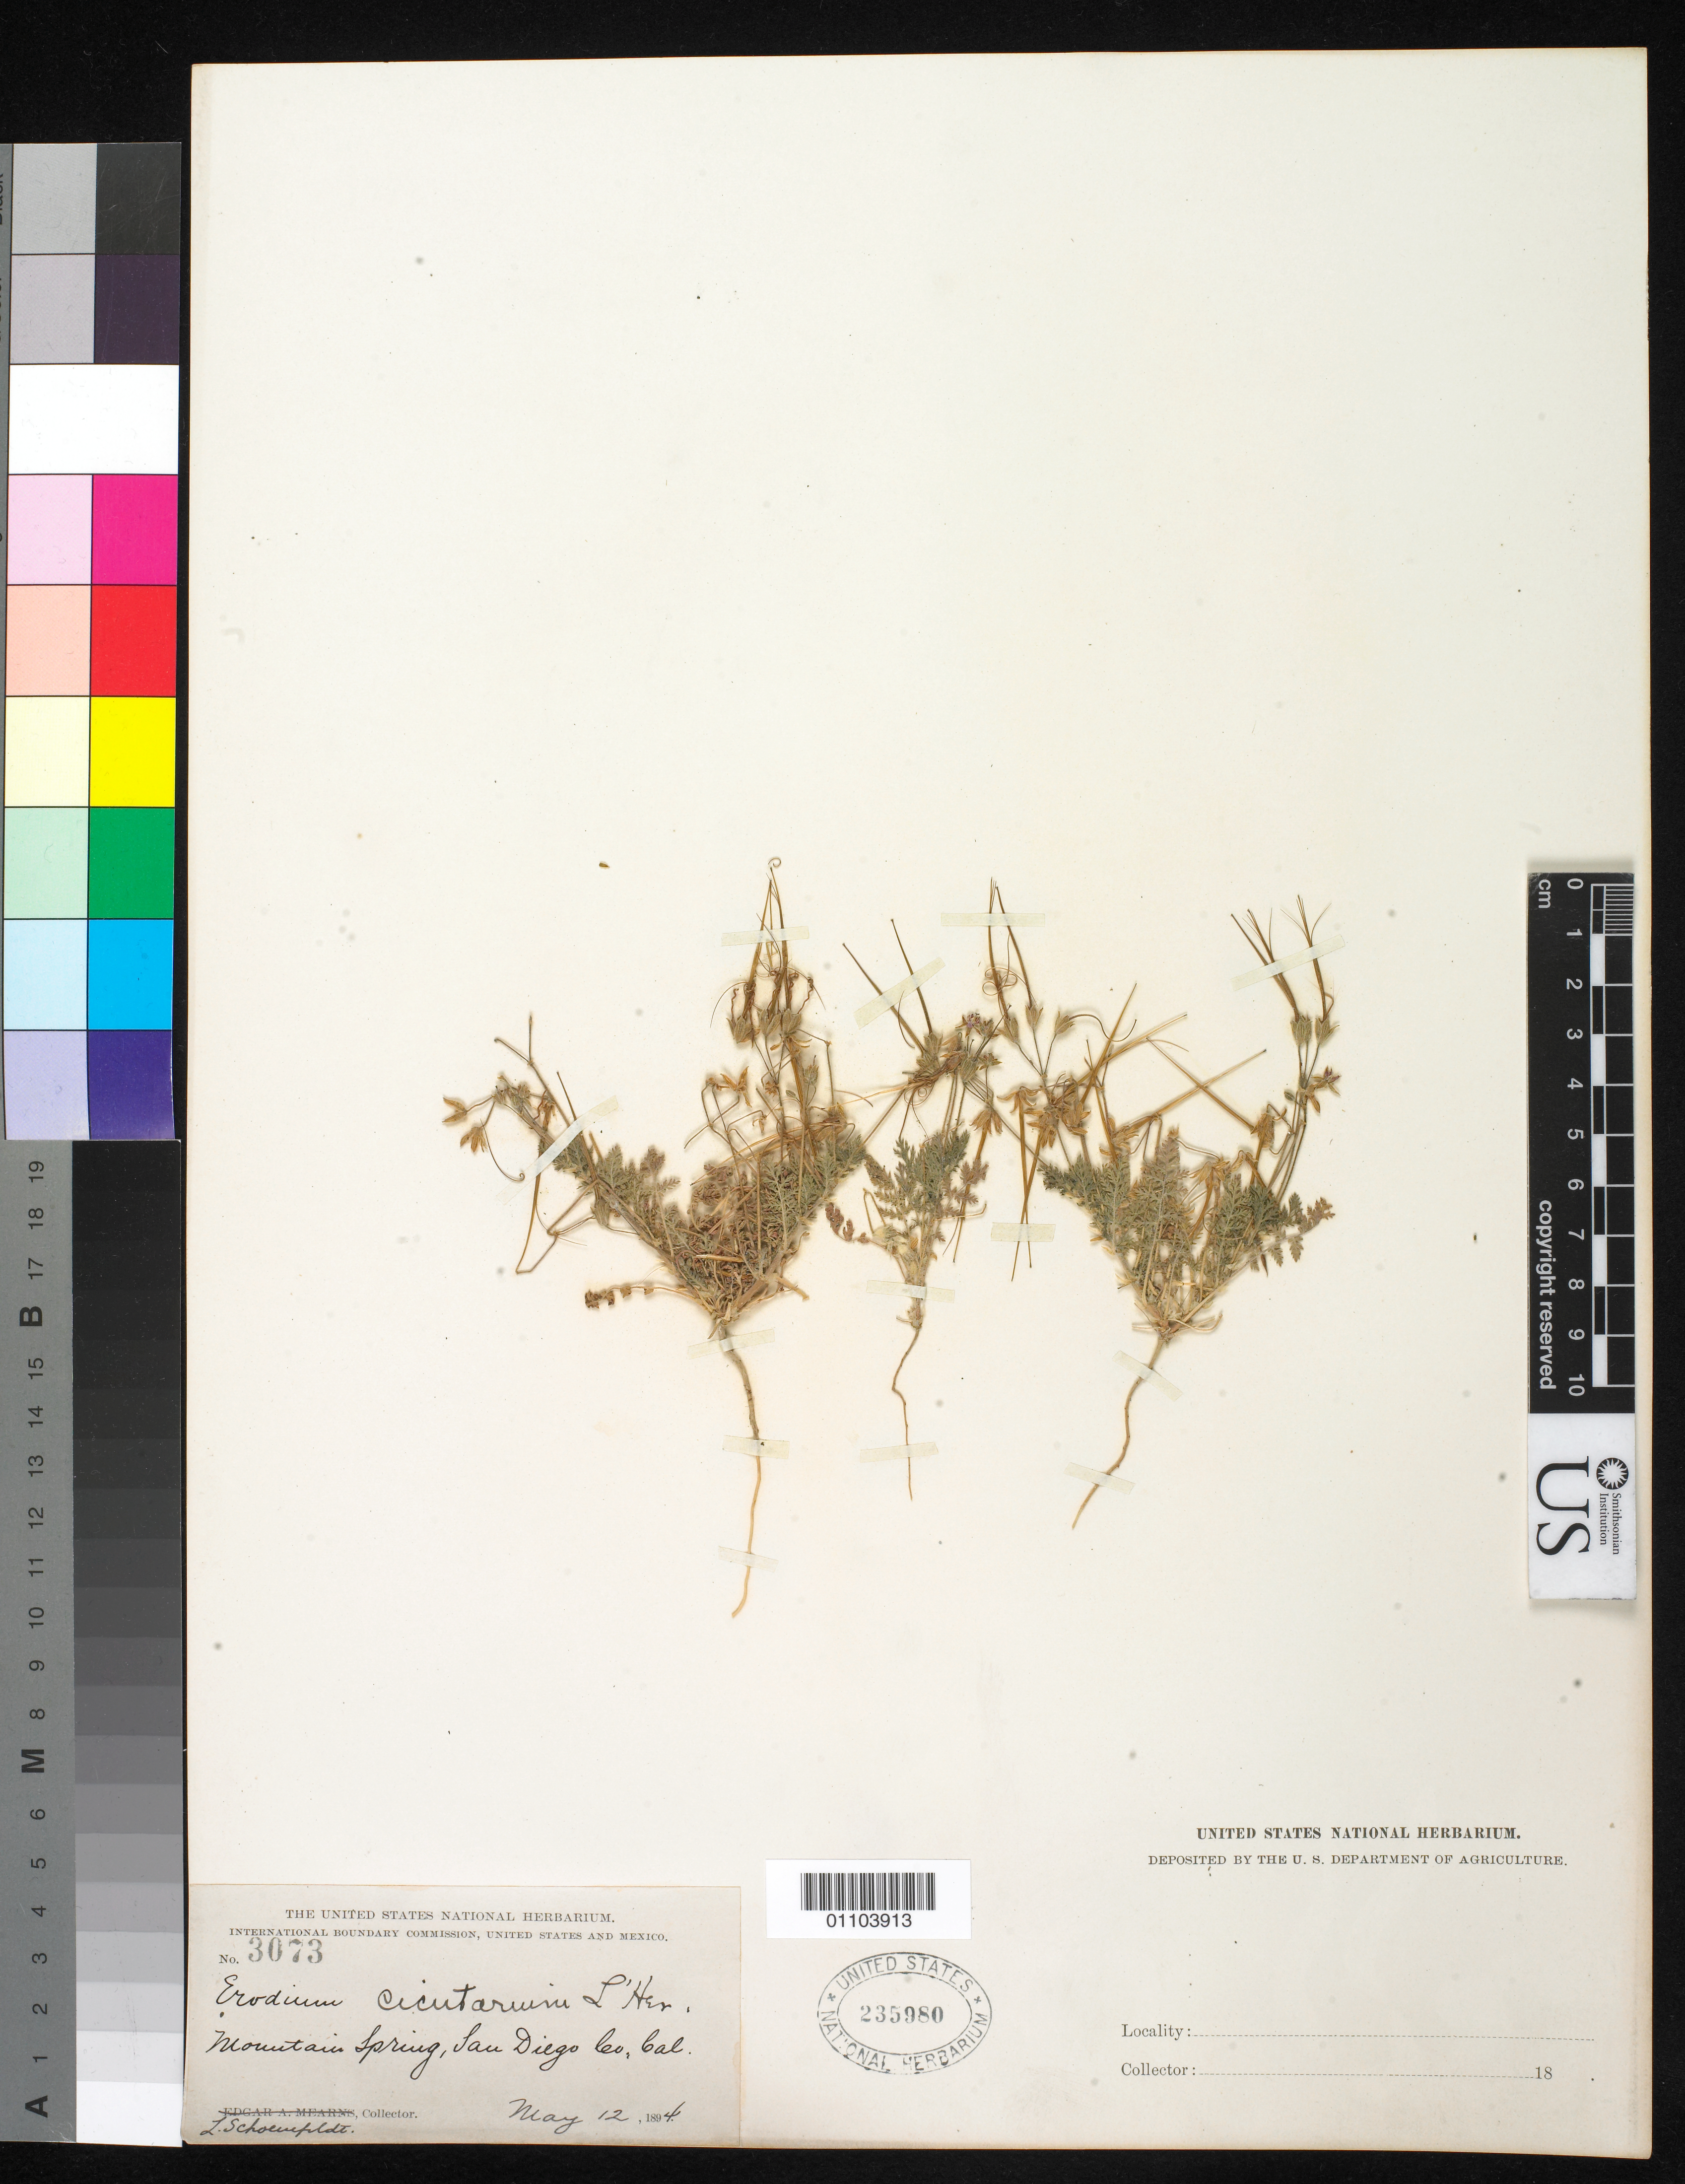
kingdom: Plantae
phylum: Tracheophyta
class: Magnoliopsida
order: Geraniales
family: Geraniaceae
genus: Erodium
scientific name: Erodium cicutarium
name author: (L.) L'Hér.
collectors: L. Schoenfeldt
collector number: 3073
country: United States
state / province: California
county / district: San Diego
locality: Mountain Spring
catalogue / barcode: US 235980